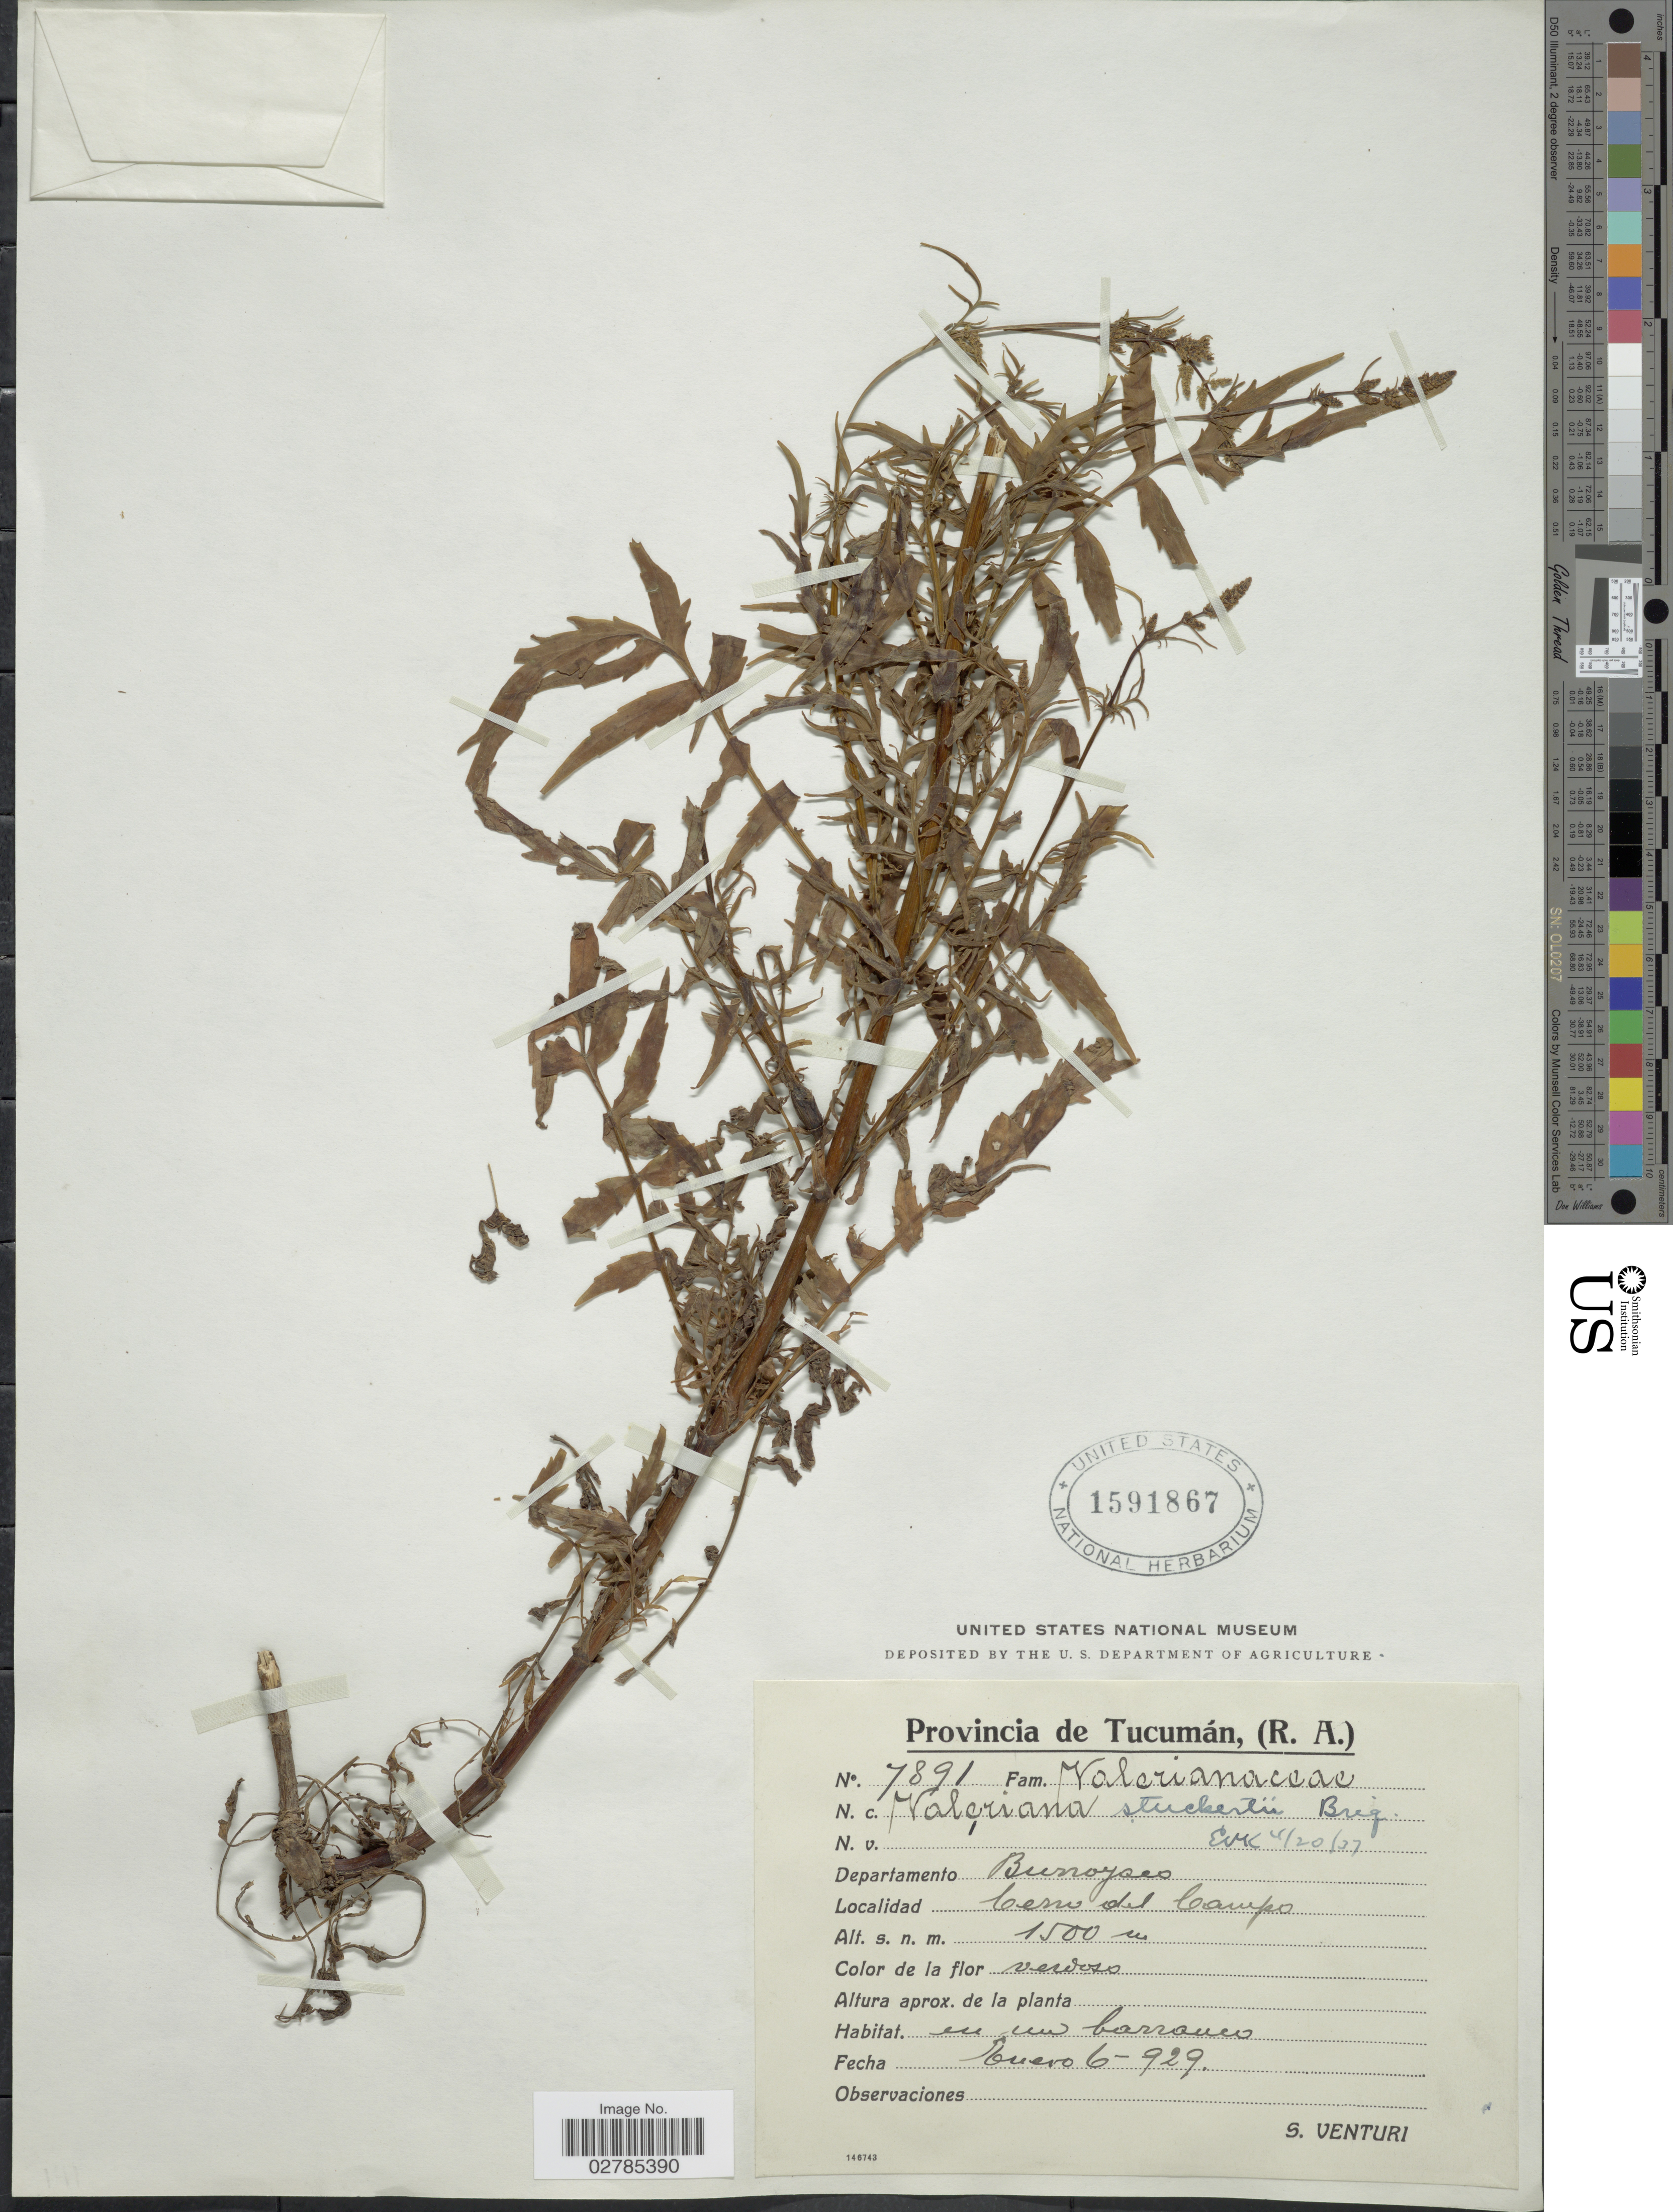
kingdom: Plantae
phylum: Tracheophyta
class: Magnoliopsida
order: Dipsacales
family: Caprifoliaceae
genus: Valeriana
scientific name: Valeriana stuckertii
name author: Briq.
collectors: S. Venturi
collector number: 7891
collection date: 1929-01-06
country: Argentina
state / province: Tucuman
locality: (R.A.). Departamento Burroyaco. Cerro del Campo.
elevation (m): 1500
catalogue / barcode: US 1591867